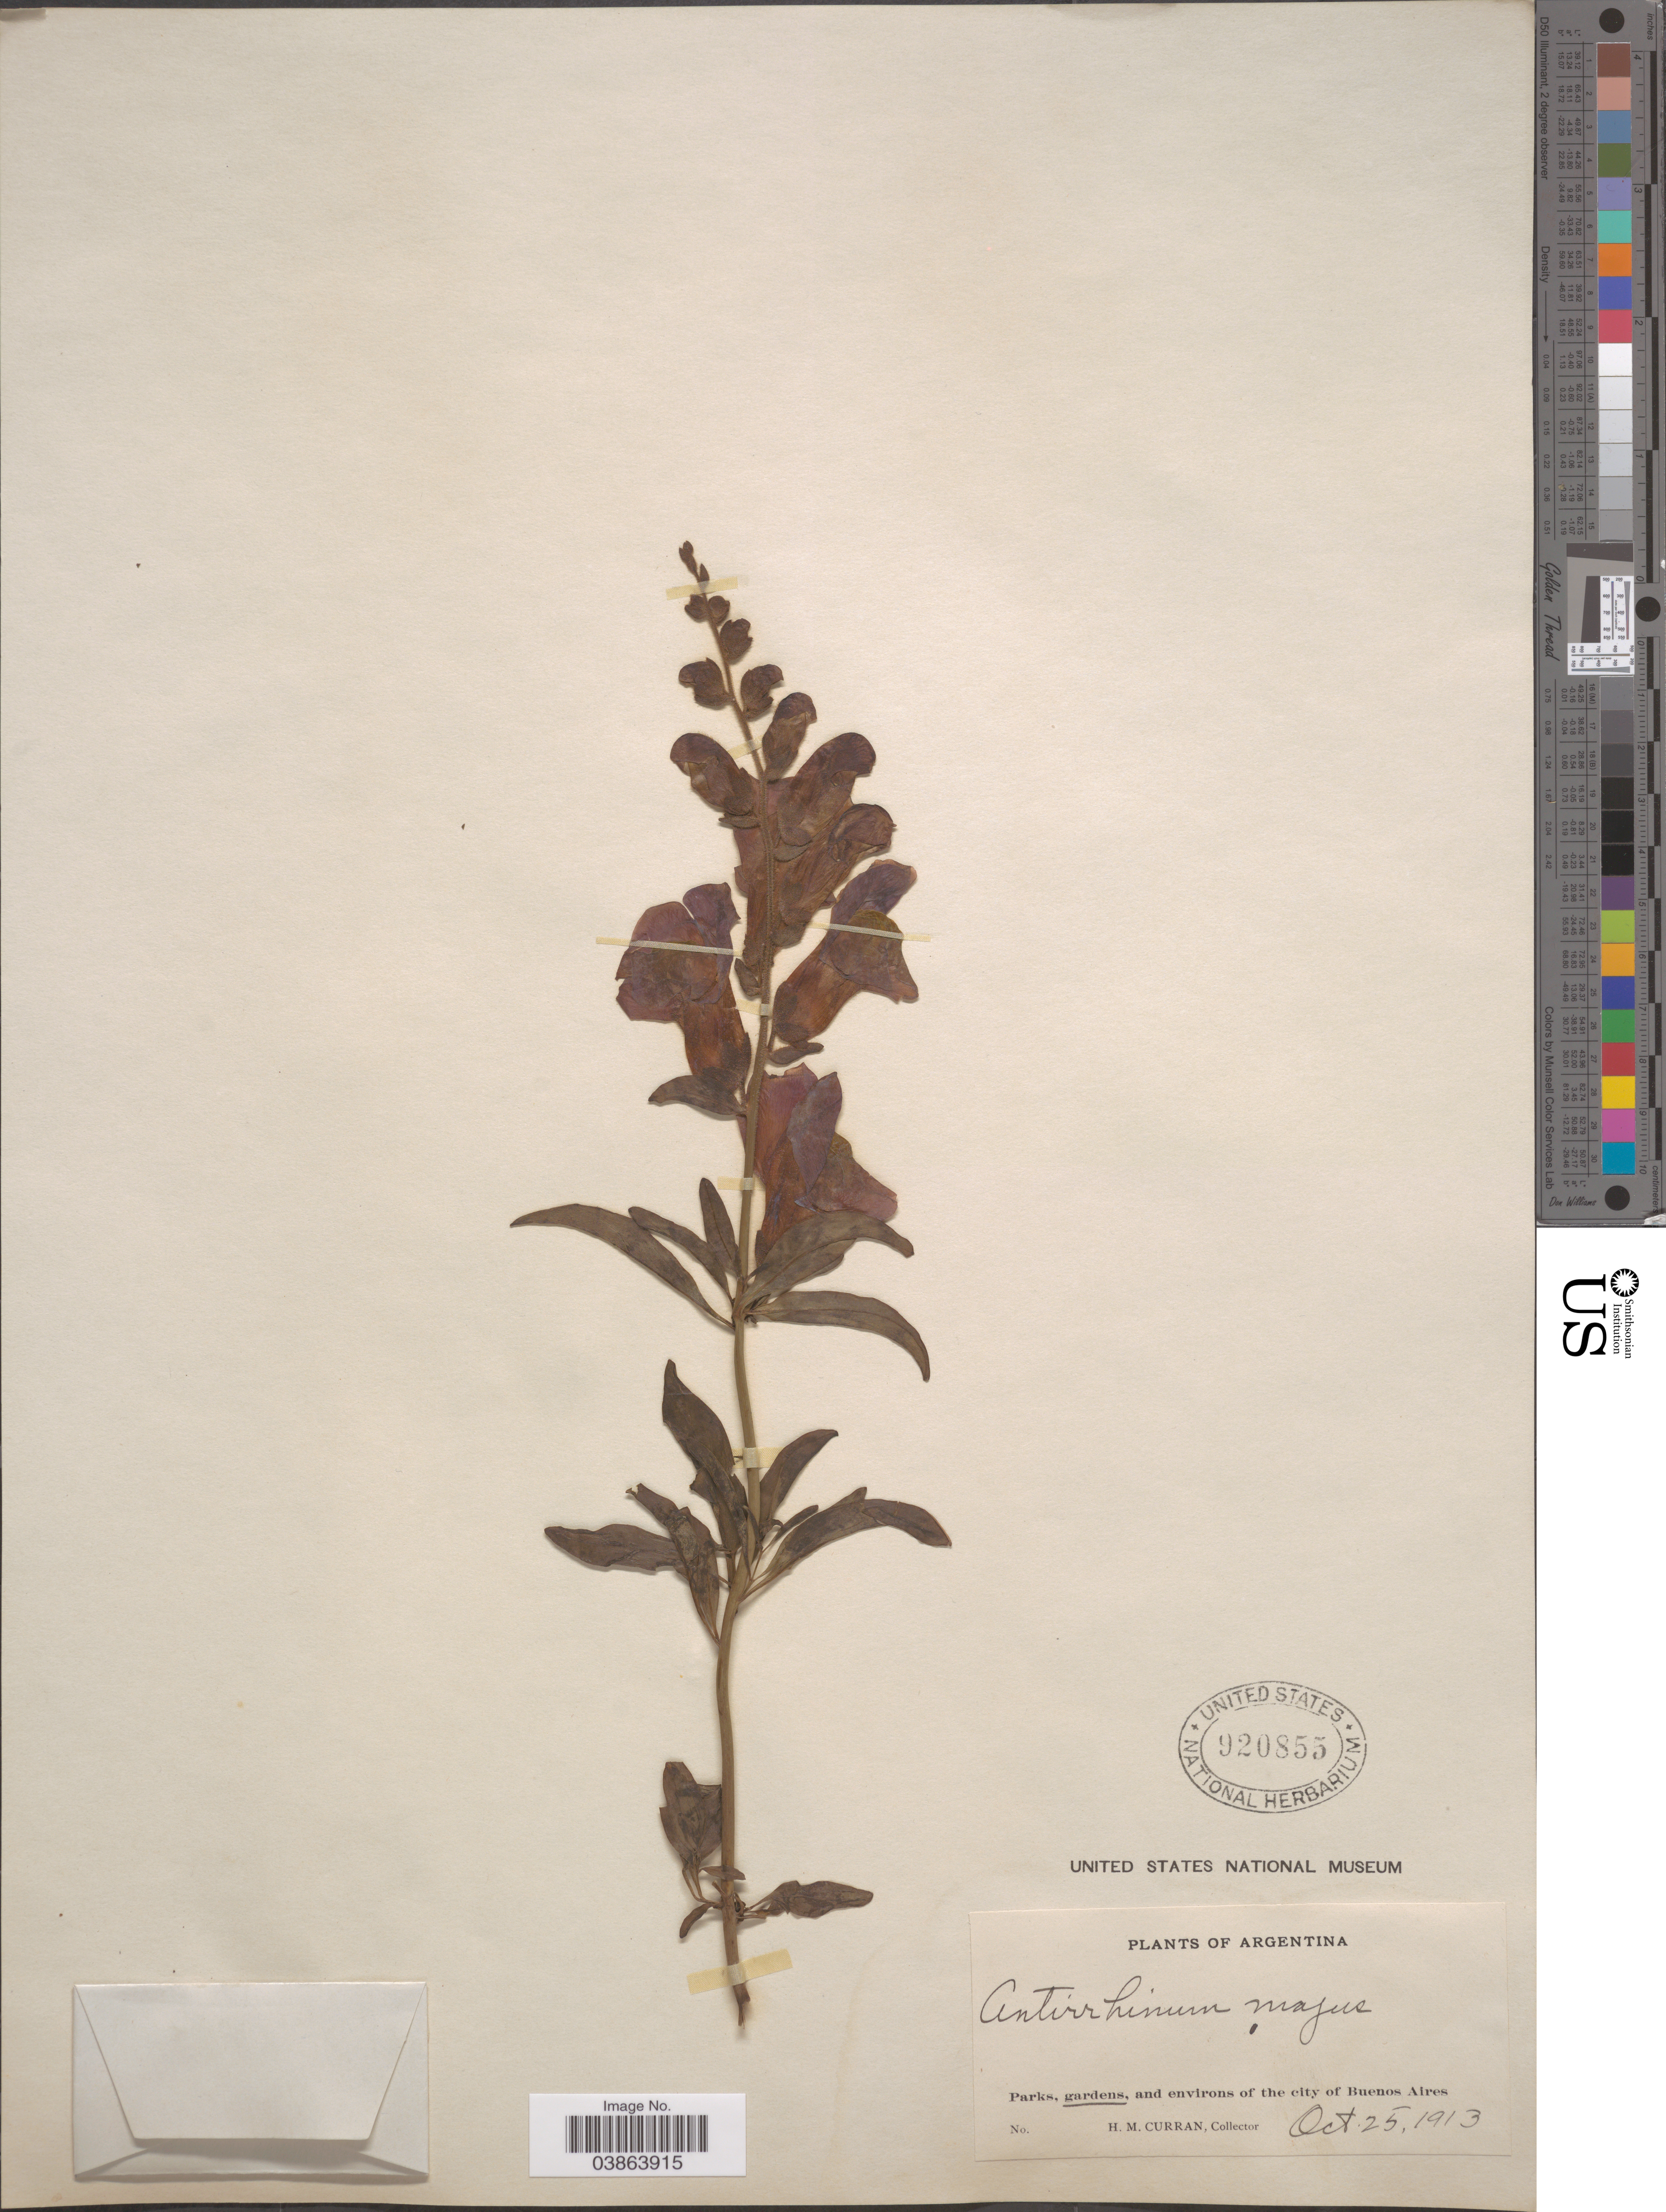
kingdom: Plantae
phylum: Tracheophyta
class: Magnoliopsida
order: Lamiales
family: Plantaginaceae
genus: Antirrhinum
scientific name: Antirrhinum majus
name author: L.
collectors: H. M. Curran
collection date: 1913-10-25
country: Argentina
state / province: Buenos Aires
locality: Gardens of the city of Buenos Aires.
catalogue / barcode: US 920855